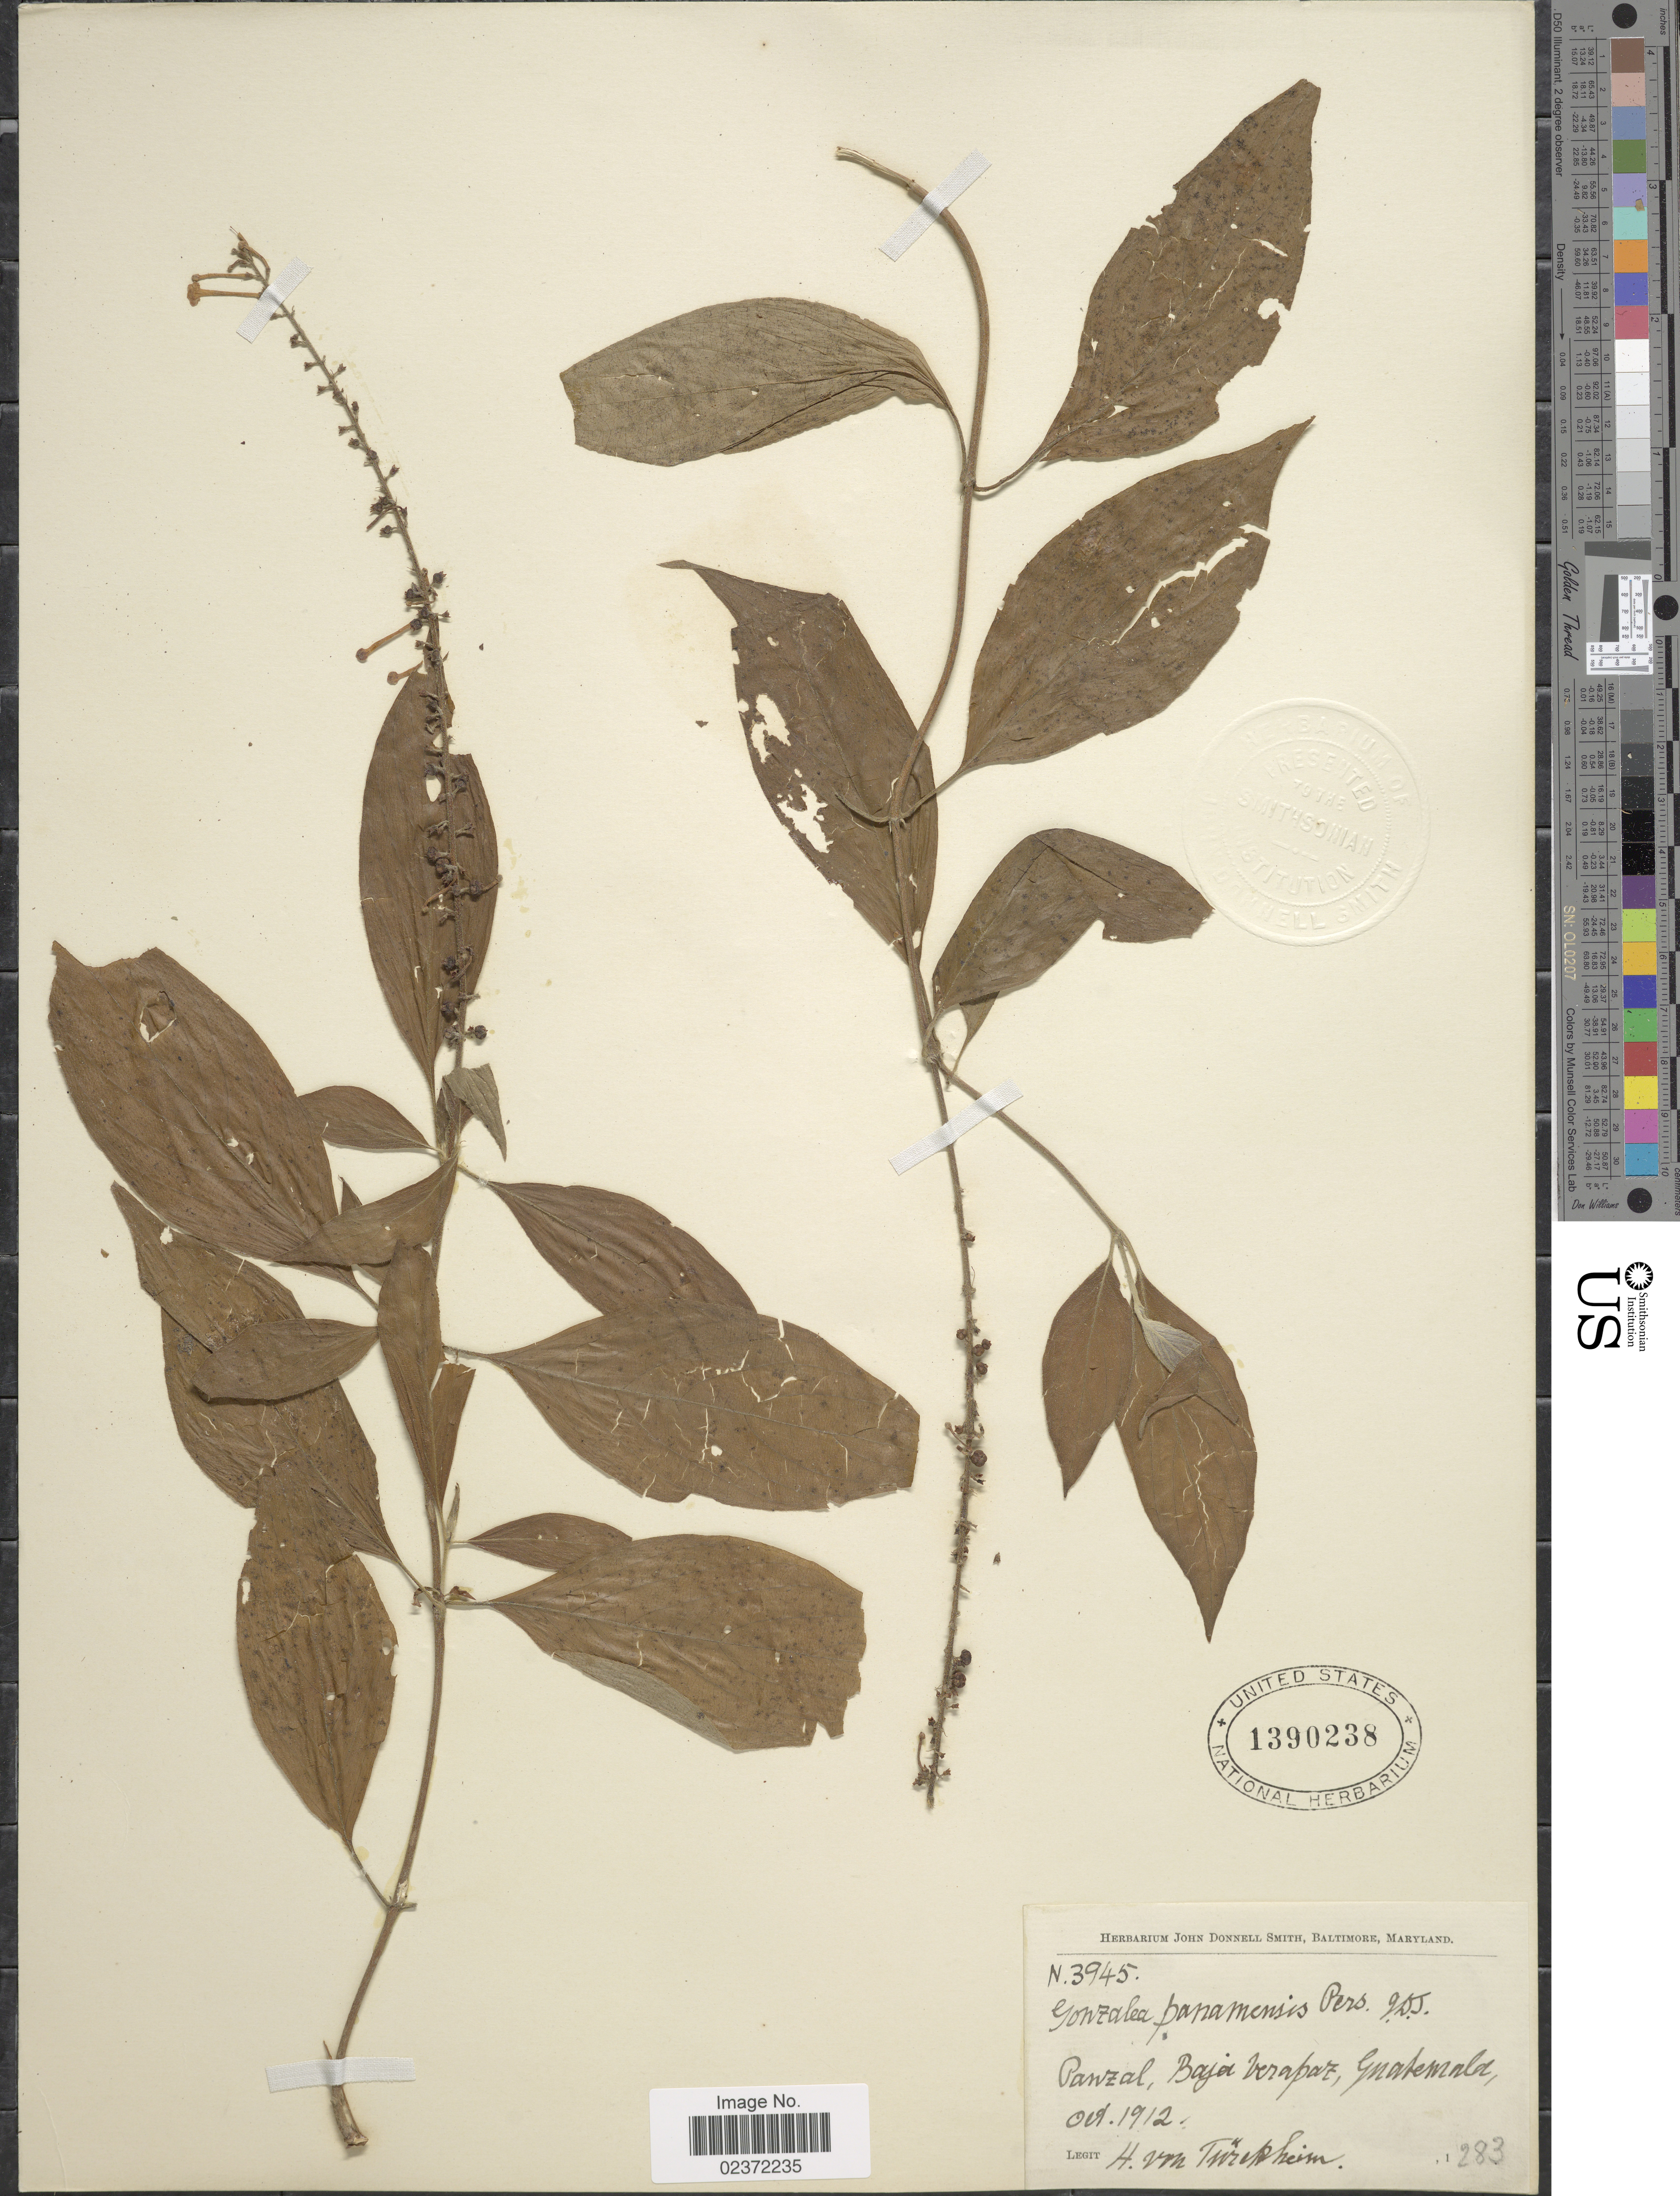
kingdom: Plantae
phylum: Tracheophyta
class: Magnoliopsida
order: Gentianales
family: Rubiaceae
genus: Gonzalagunia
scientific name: Gonzalagunia panamensis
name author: (Cav.) K. Schum.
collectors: H. von Türckheim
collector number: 3945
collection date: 1912-10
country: Guatemala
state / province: Baja Verapaz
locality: Panzal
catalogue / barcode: US 1390238